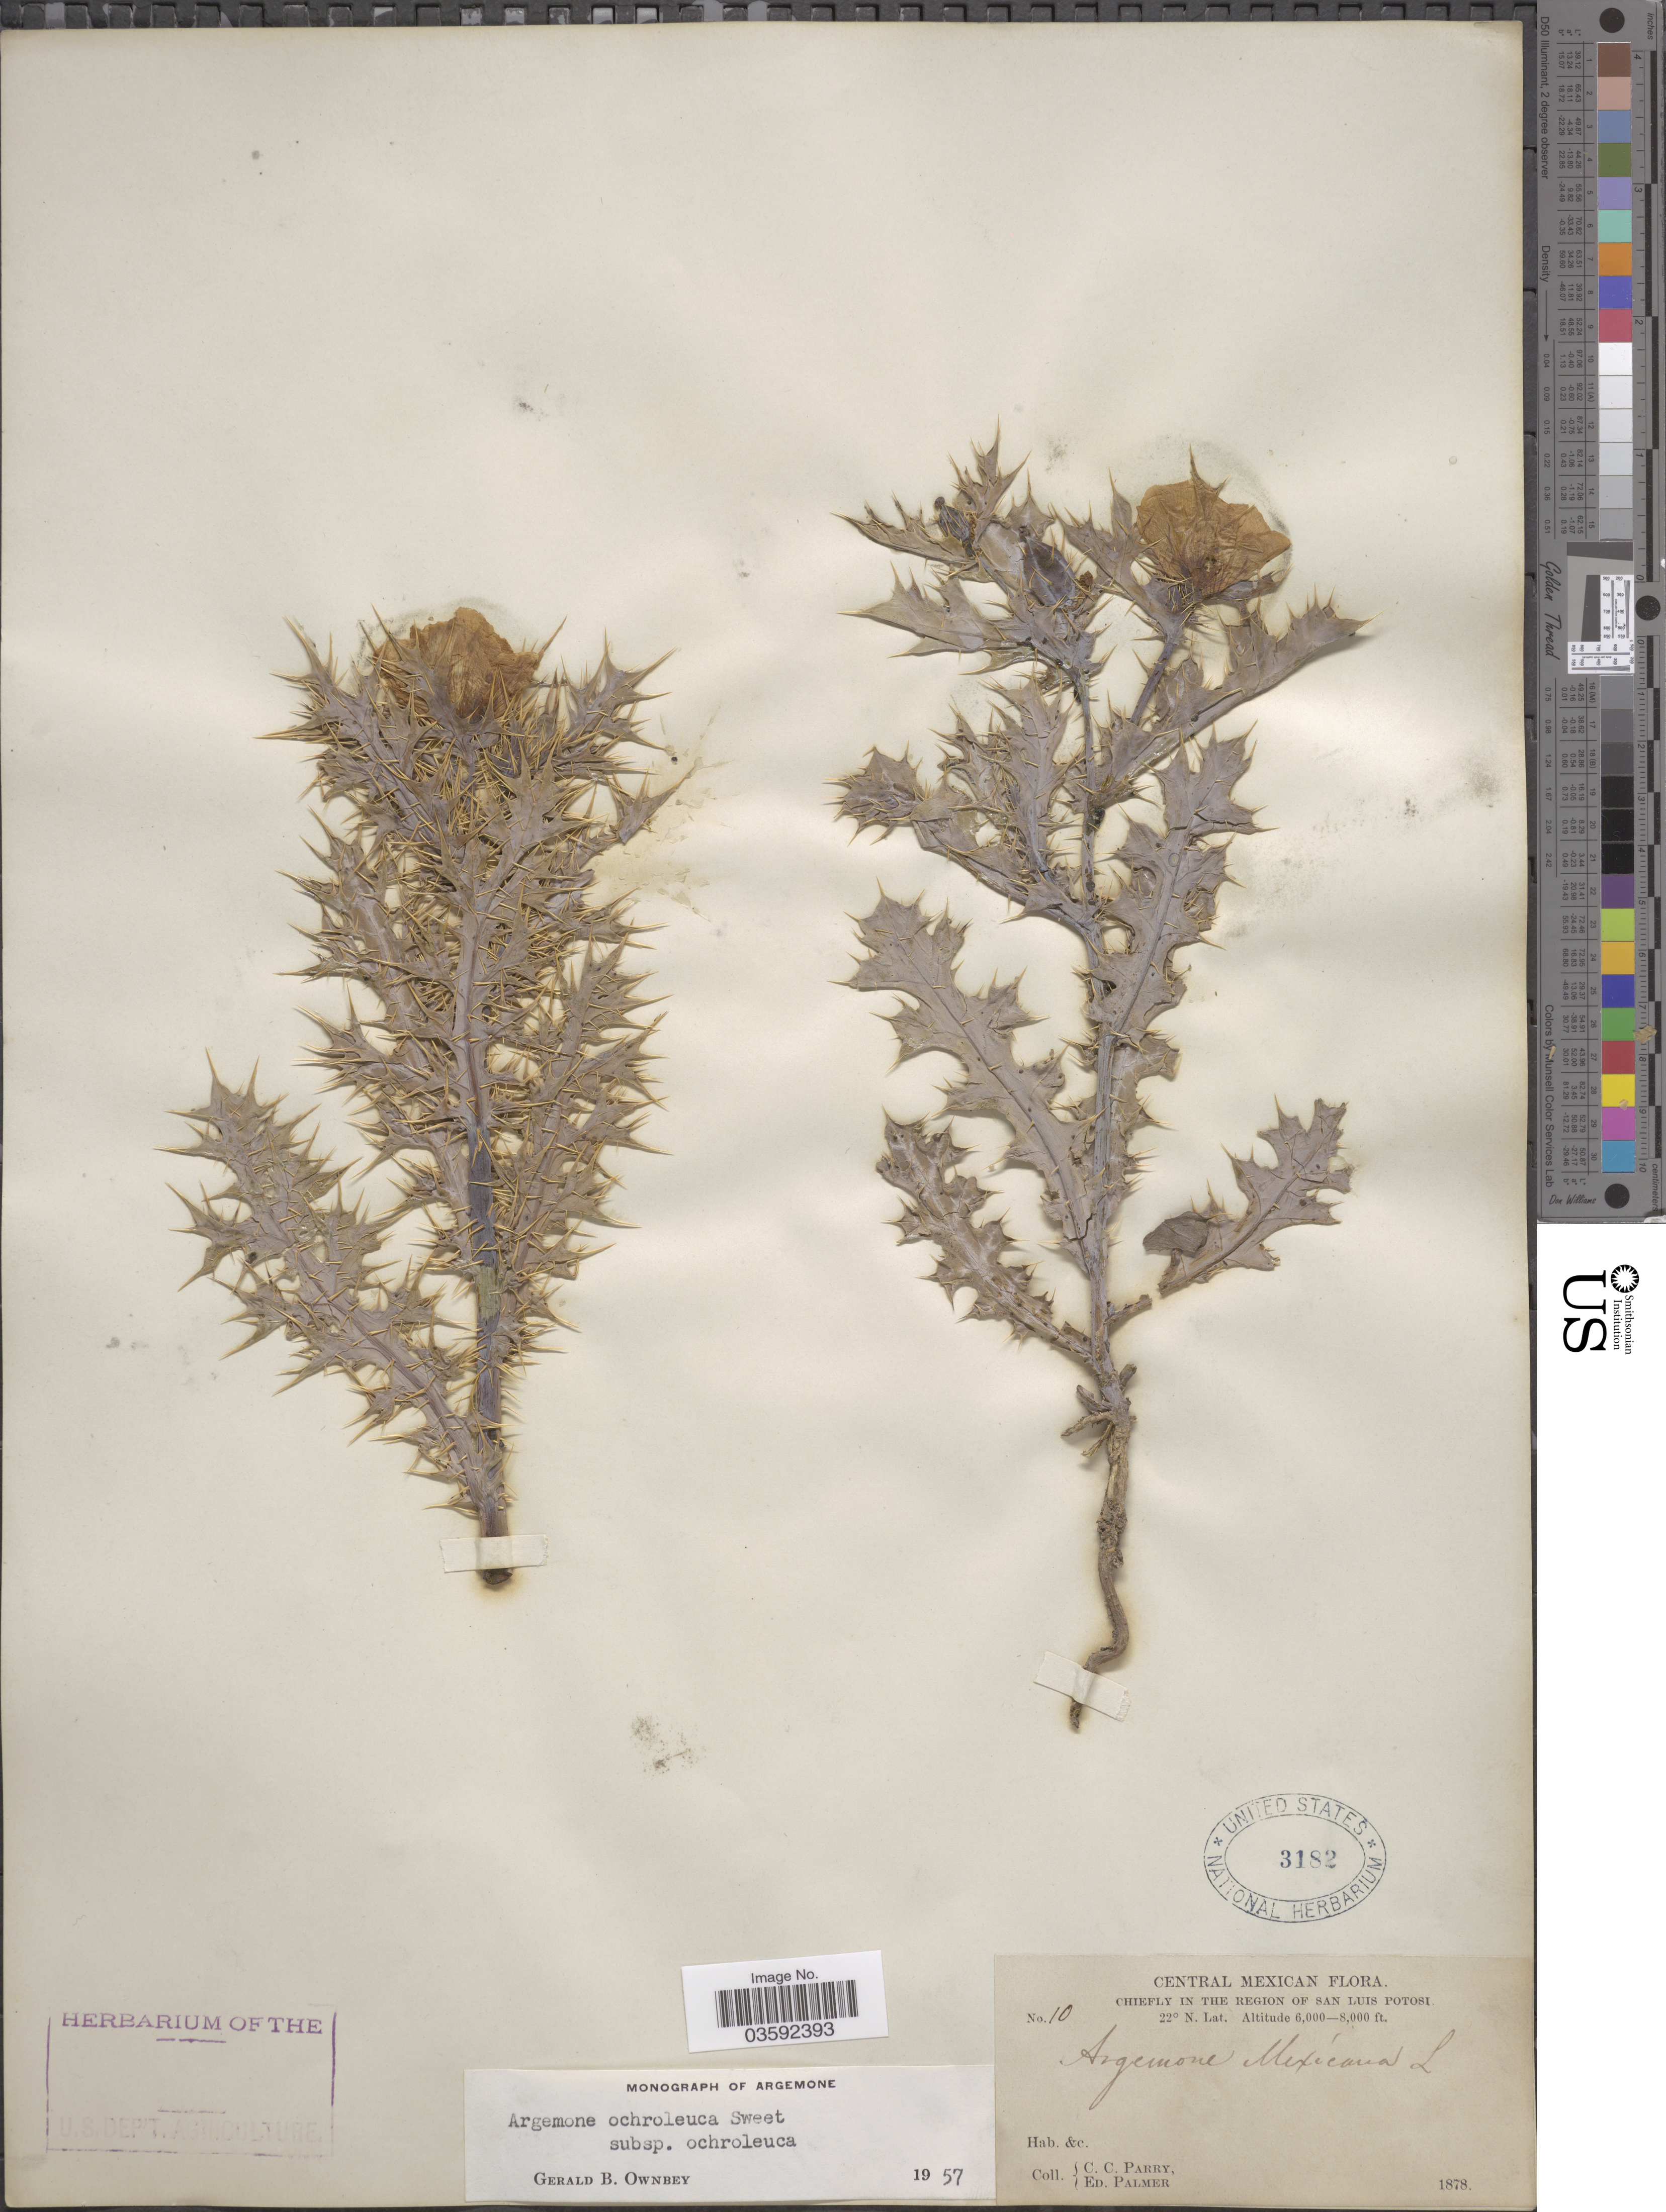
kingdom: Plantae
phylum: Tracheophyta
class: Magnoliopsida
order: Ranunculales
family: Papaveraceae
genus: Argemone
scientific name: Argemone ochroleuca subsp. ochroleuca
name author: Sweet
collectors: C. C. Parry & E. Palmer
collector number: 10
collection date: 1878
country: Mexico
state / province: San Luis Potosí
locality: Central Mexican. Chiefly in the Region of San Luis Potosi.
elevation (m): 1829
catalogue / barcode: US 3182